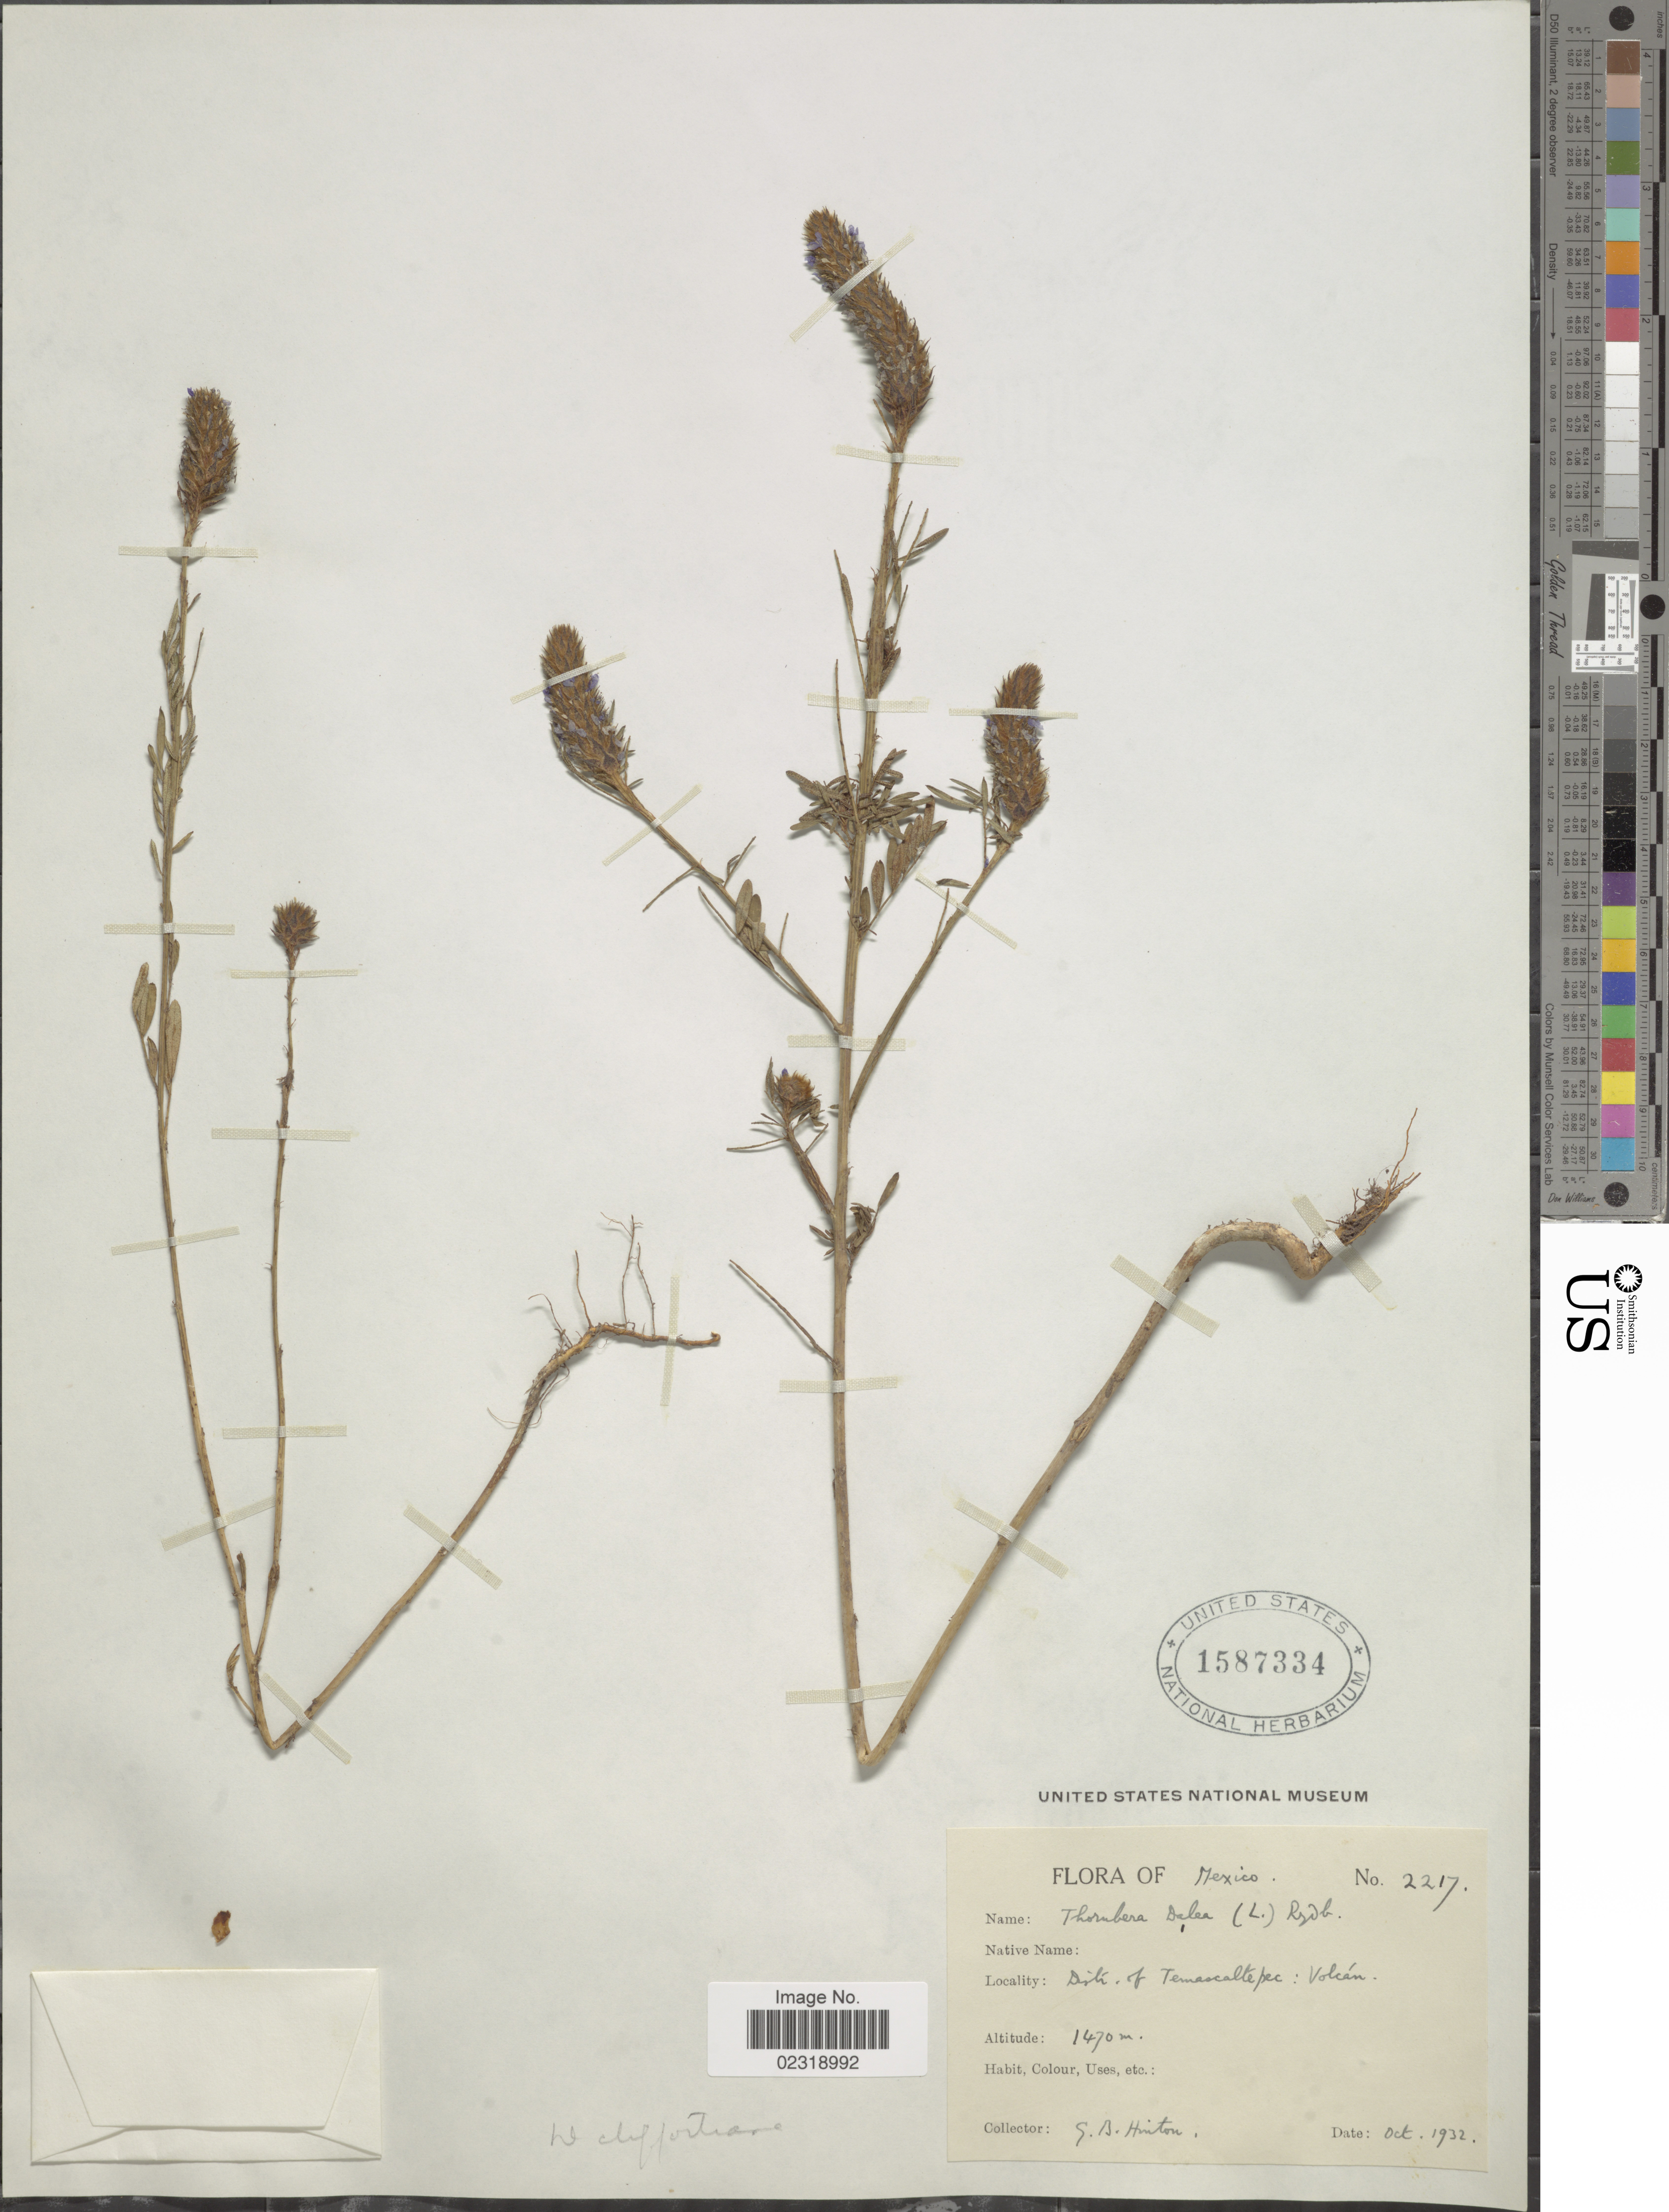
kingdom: Plantae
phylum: Tracheophyta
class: Magnoliopsida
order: Fabales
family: Fabaceae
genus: Dalea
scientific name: Dalea cliffortiana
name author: Willd.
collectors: G. B. Hinton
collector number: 2217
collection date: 1932-10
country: Mexico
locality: Distr. of Temascaltepec: Volcan.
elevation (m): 1470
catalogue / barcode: US 1587334